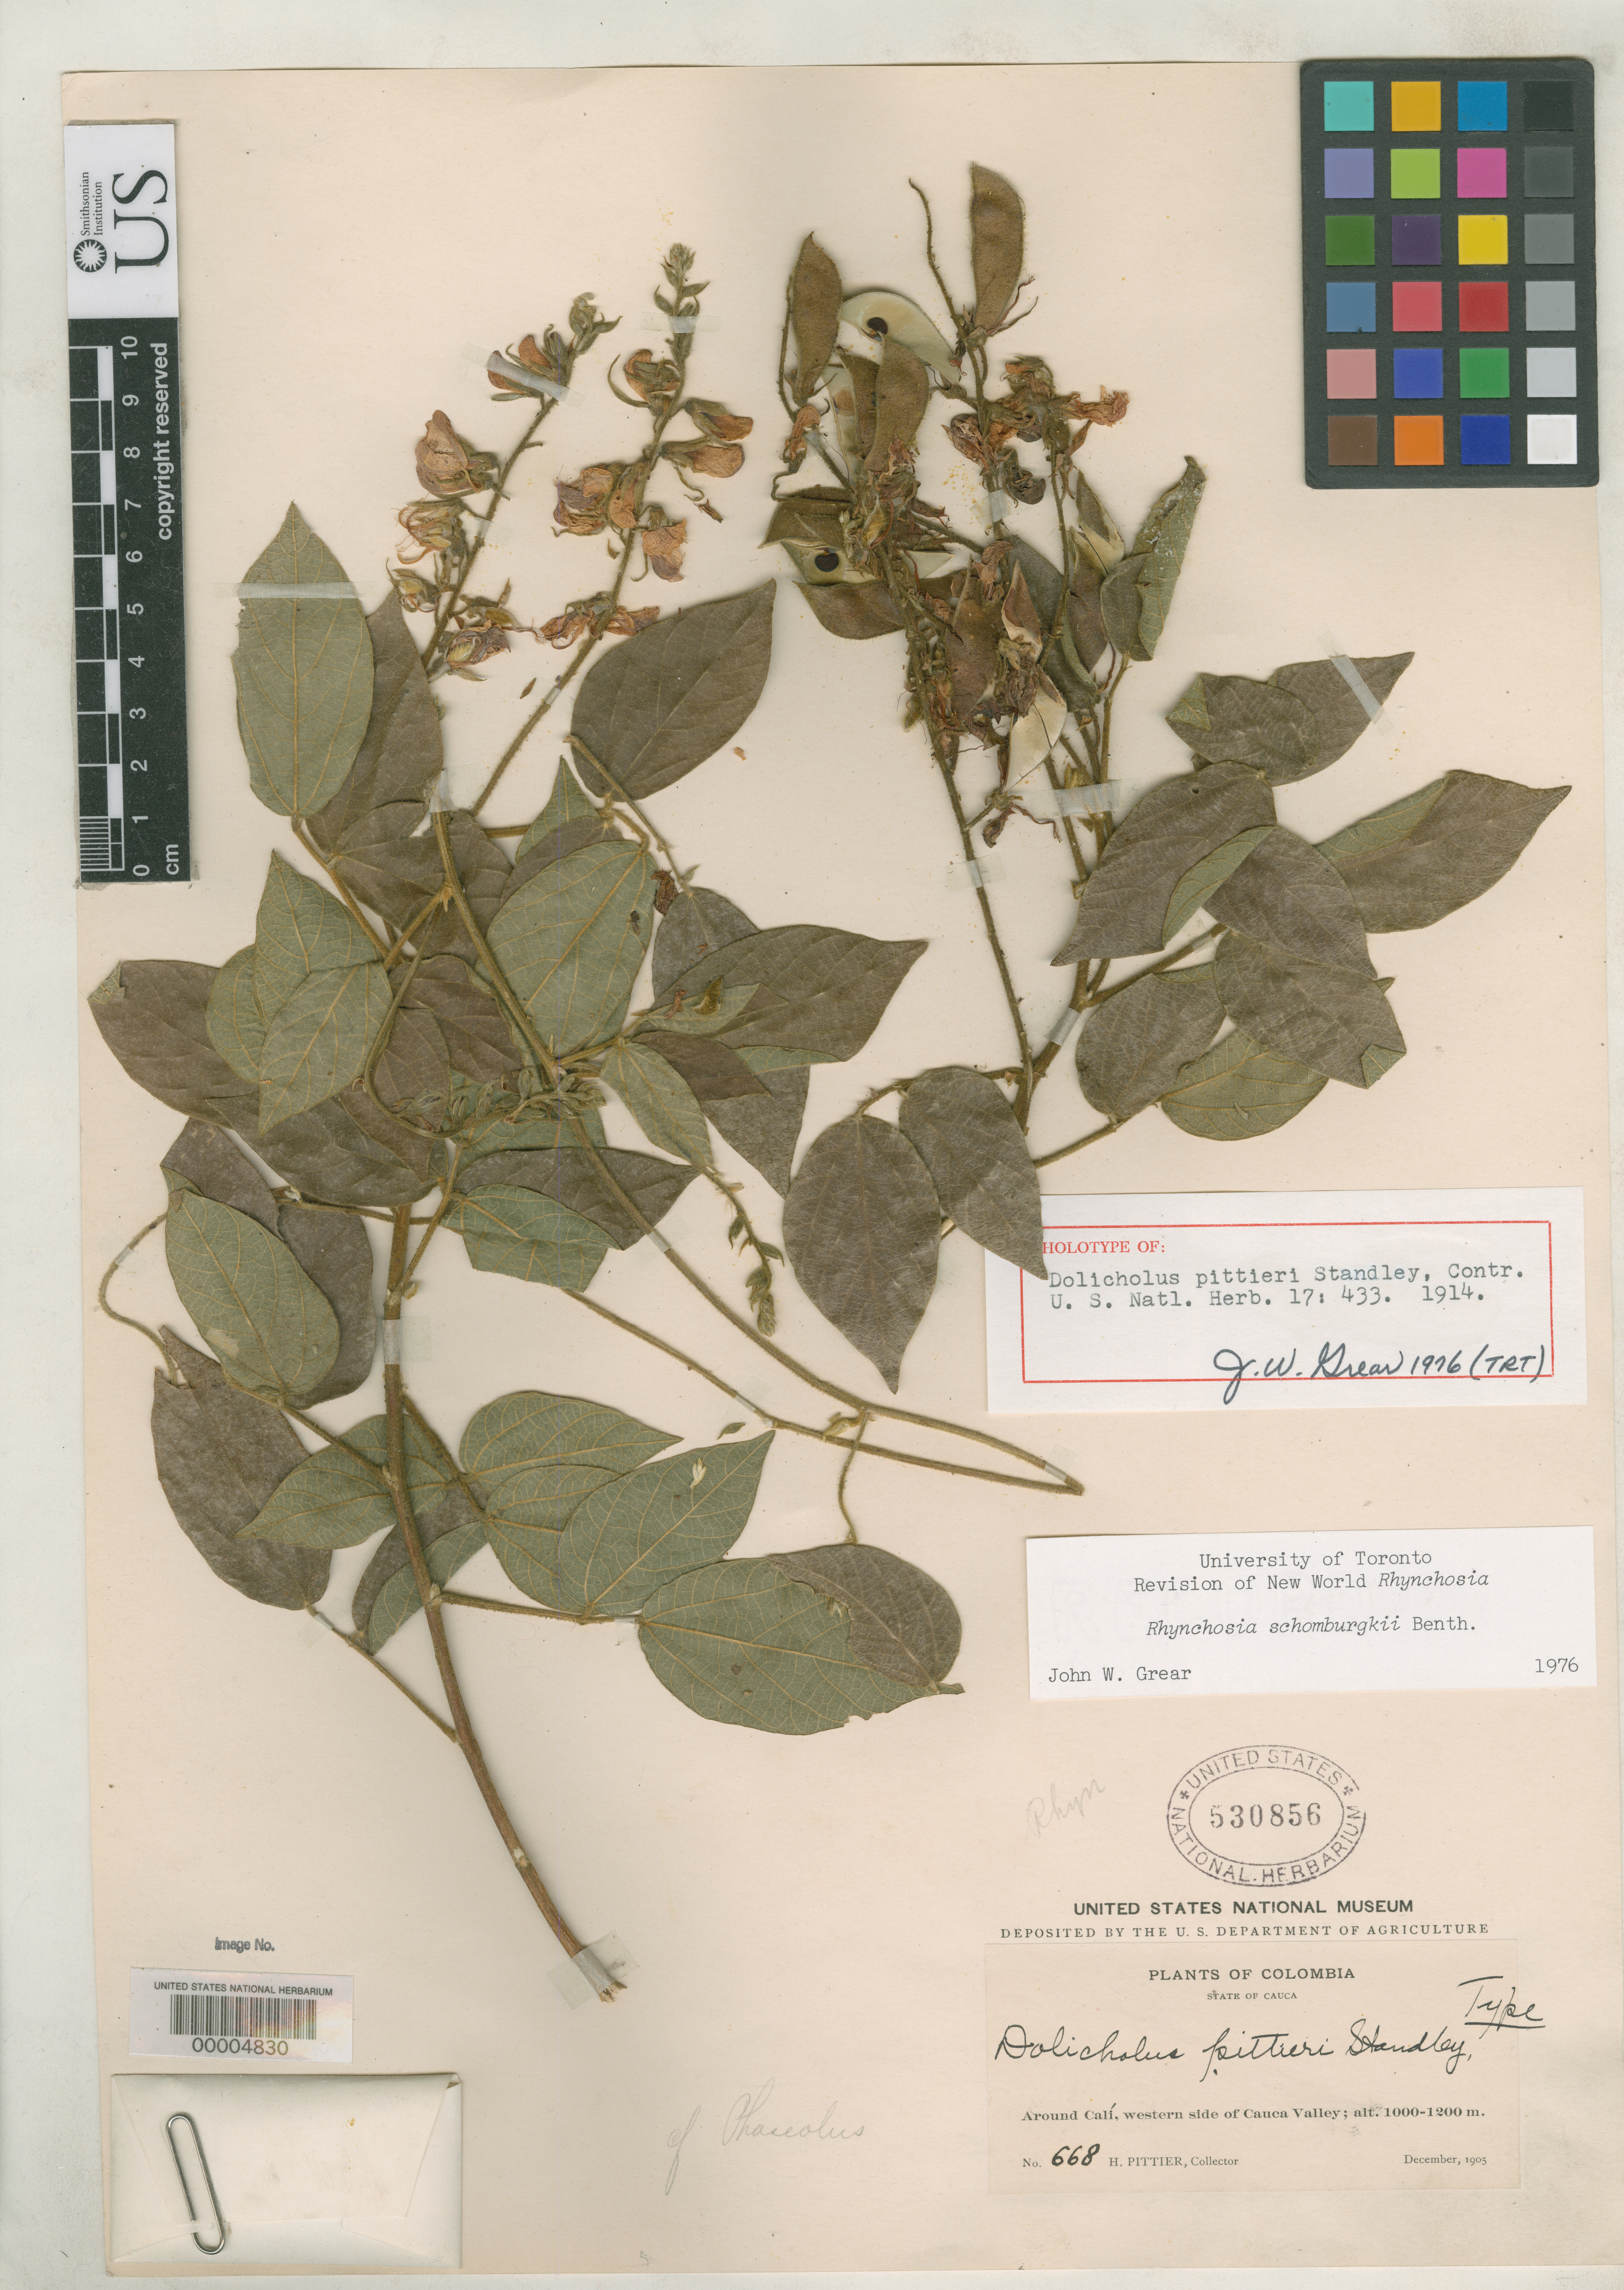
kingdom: Plantae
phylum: Tracheophyta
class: Magnoliopsida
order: Fabales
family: Fabaceae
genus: Dolicholus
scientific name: Dolicholus pittieri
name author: Standl.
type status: Holotype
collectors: H. F. Pittier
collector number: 668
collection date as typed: Dec 1905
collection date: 1905-12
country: Colombia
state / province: Cauca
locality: Around Cali, western Cauca Valley.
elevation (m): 1000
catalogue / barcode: US 530856